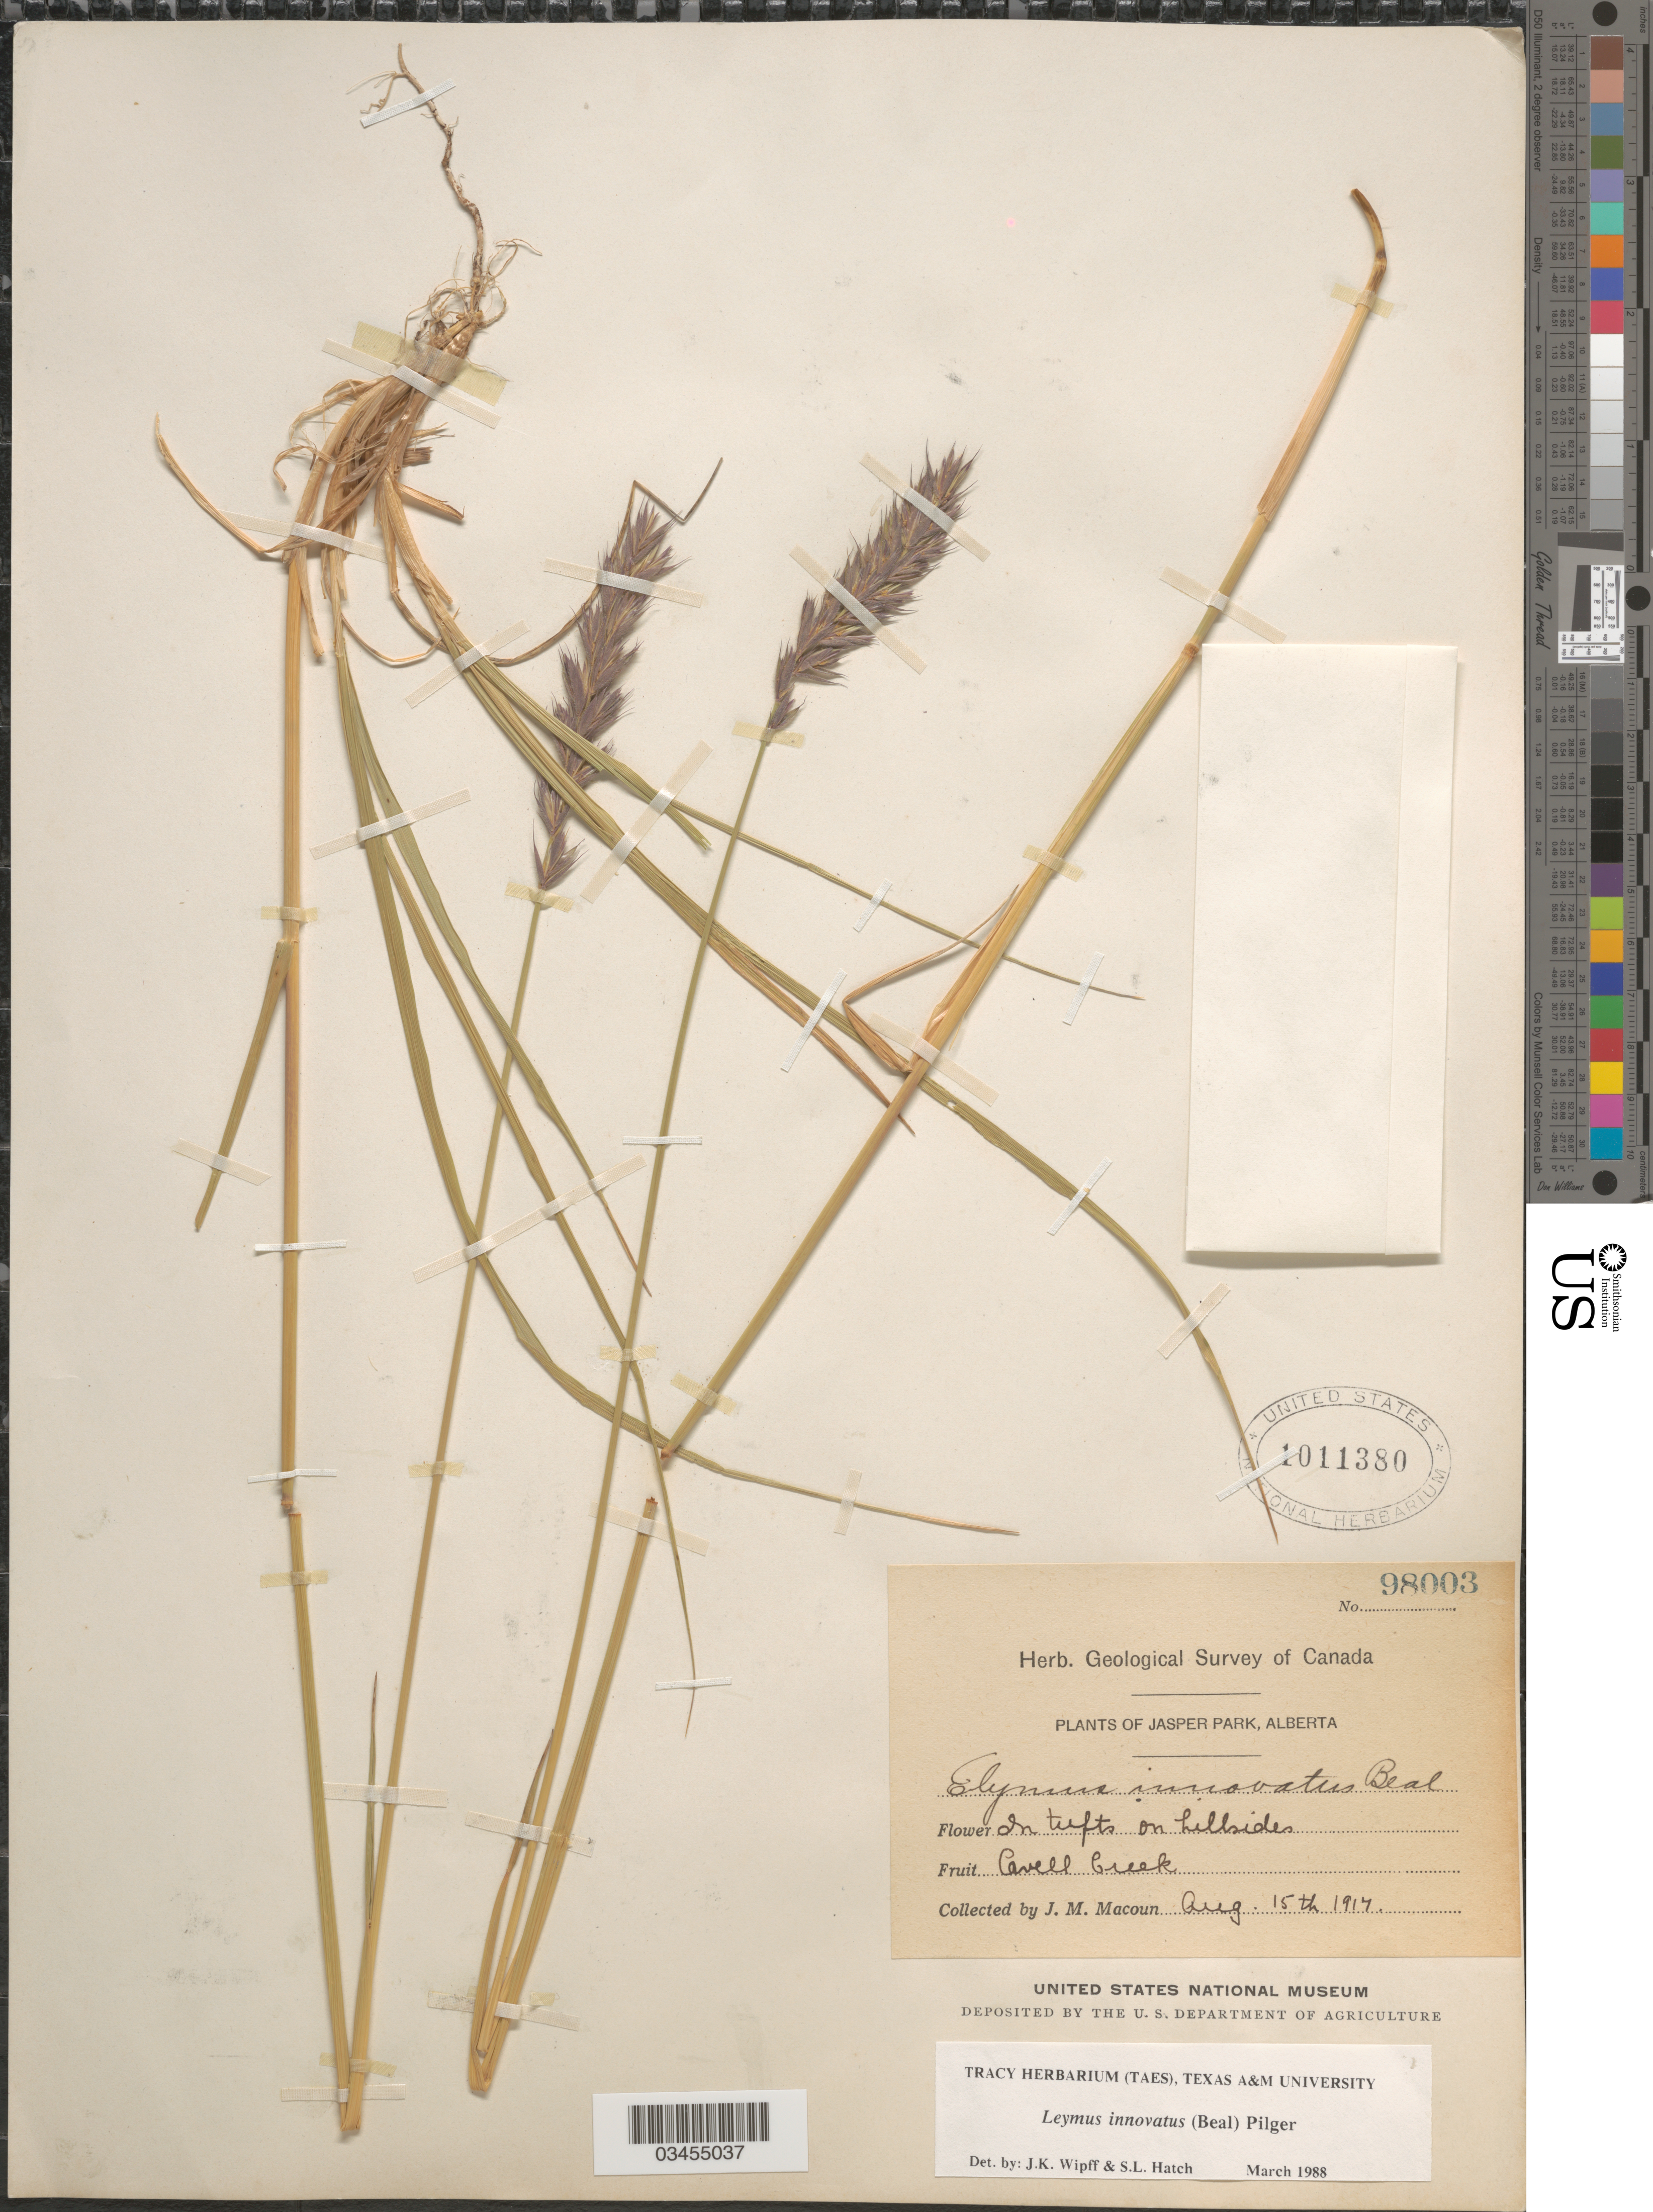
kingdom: Plantae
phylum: Tracheophyta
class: Liliopsida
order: Poales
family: Poaceae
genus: Leymus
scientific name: Leymus innovatus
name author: (W.J. Beal) Pilg.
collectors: J. M. Macoun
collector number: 98003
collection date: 1917-08-15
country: Canada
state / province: Alberta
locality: Geological Survey of Canada. Jasper Park. In tufts on hillsides. Cavell Creek.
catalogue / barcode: US 1011380